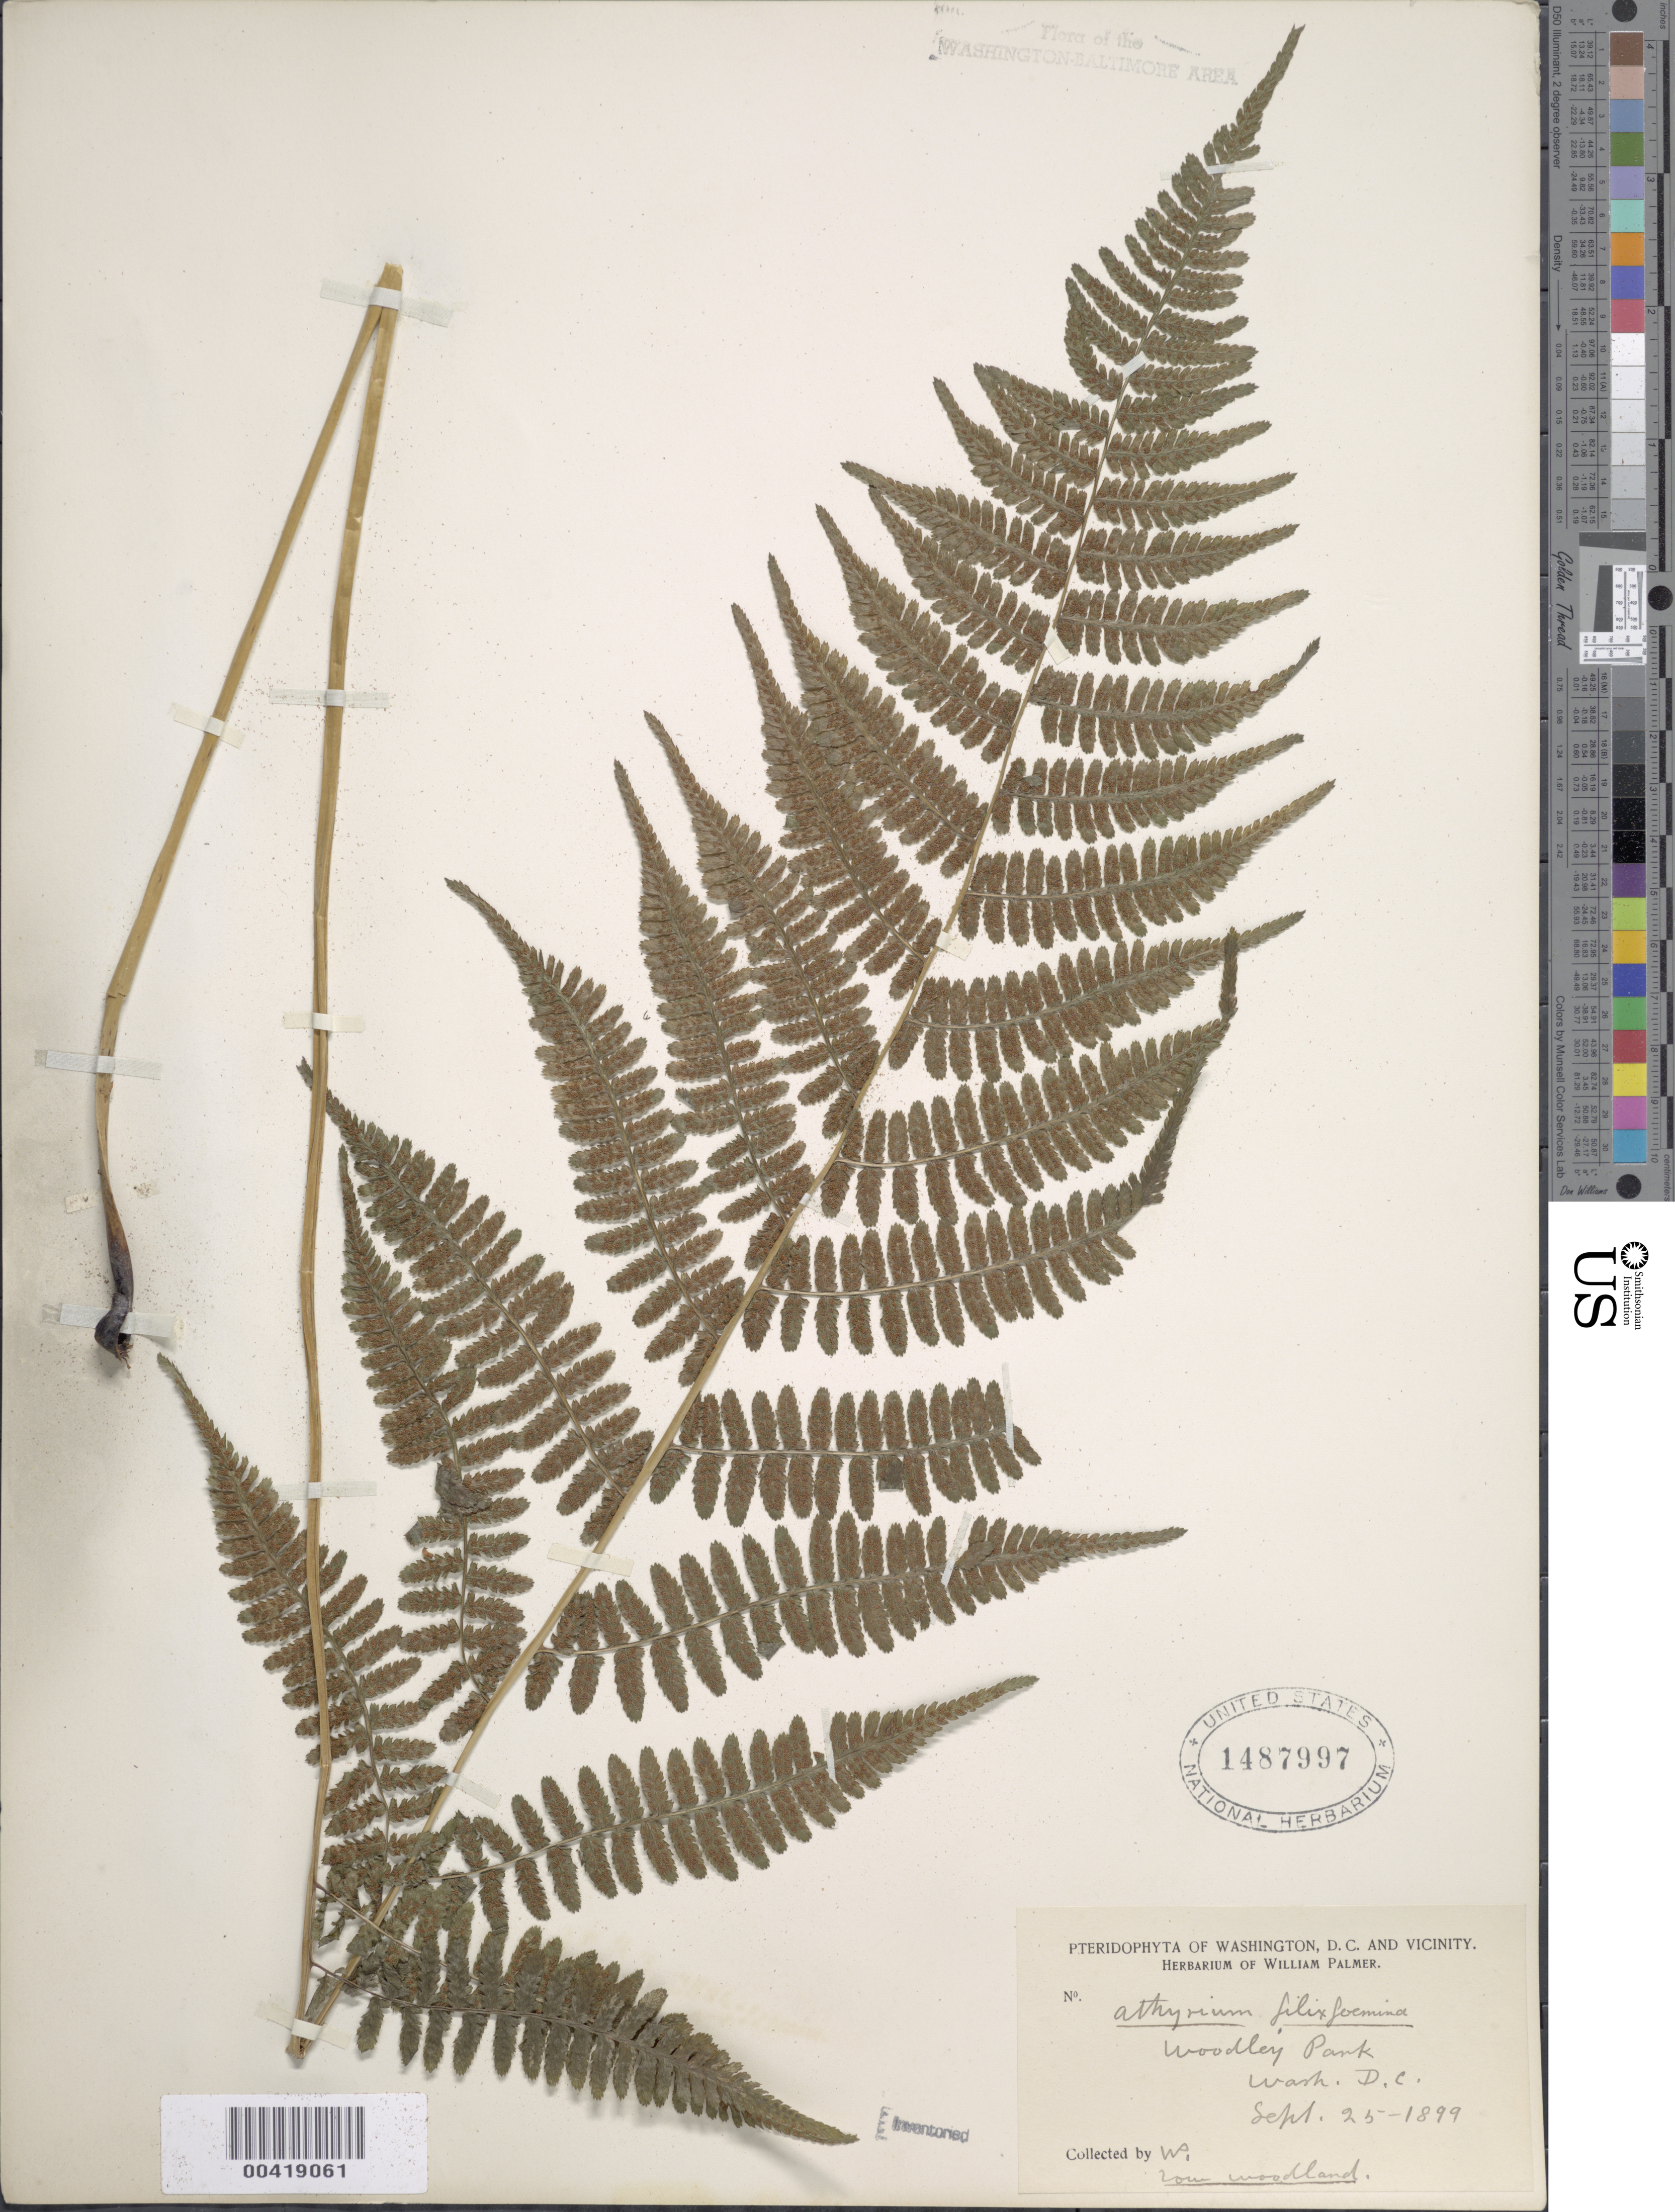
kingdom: Plantae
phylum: Tracheophyta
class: Polypodiopsida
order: Polypodiales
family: Athyriaceae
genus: Athyrium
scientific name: Athyrium filix-femina var. asplenioides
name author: (Michx.) Farw.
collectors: W. Palmer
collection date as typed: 25 Sep 1899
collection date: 1899-09-25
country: United States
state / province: District of Columbia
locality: Woodley Park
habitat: Low woodland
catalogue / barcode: US 1487997